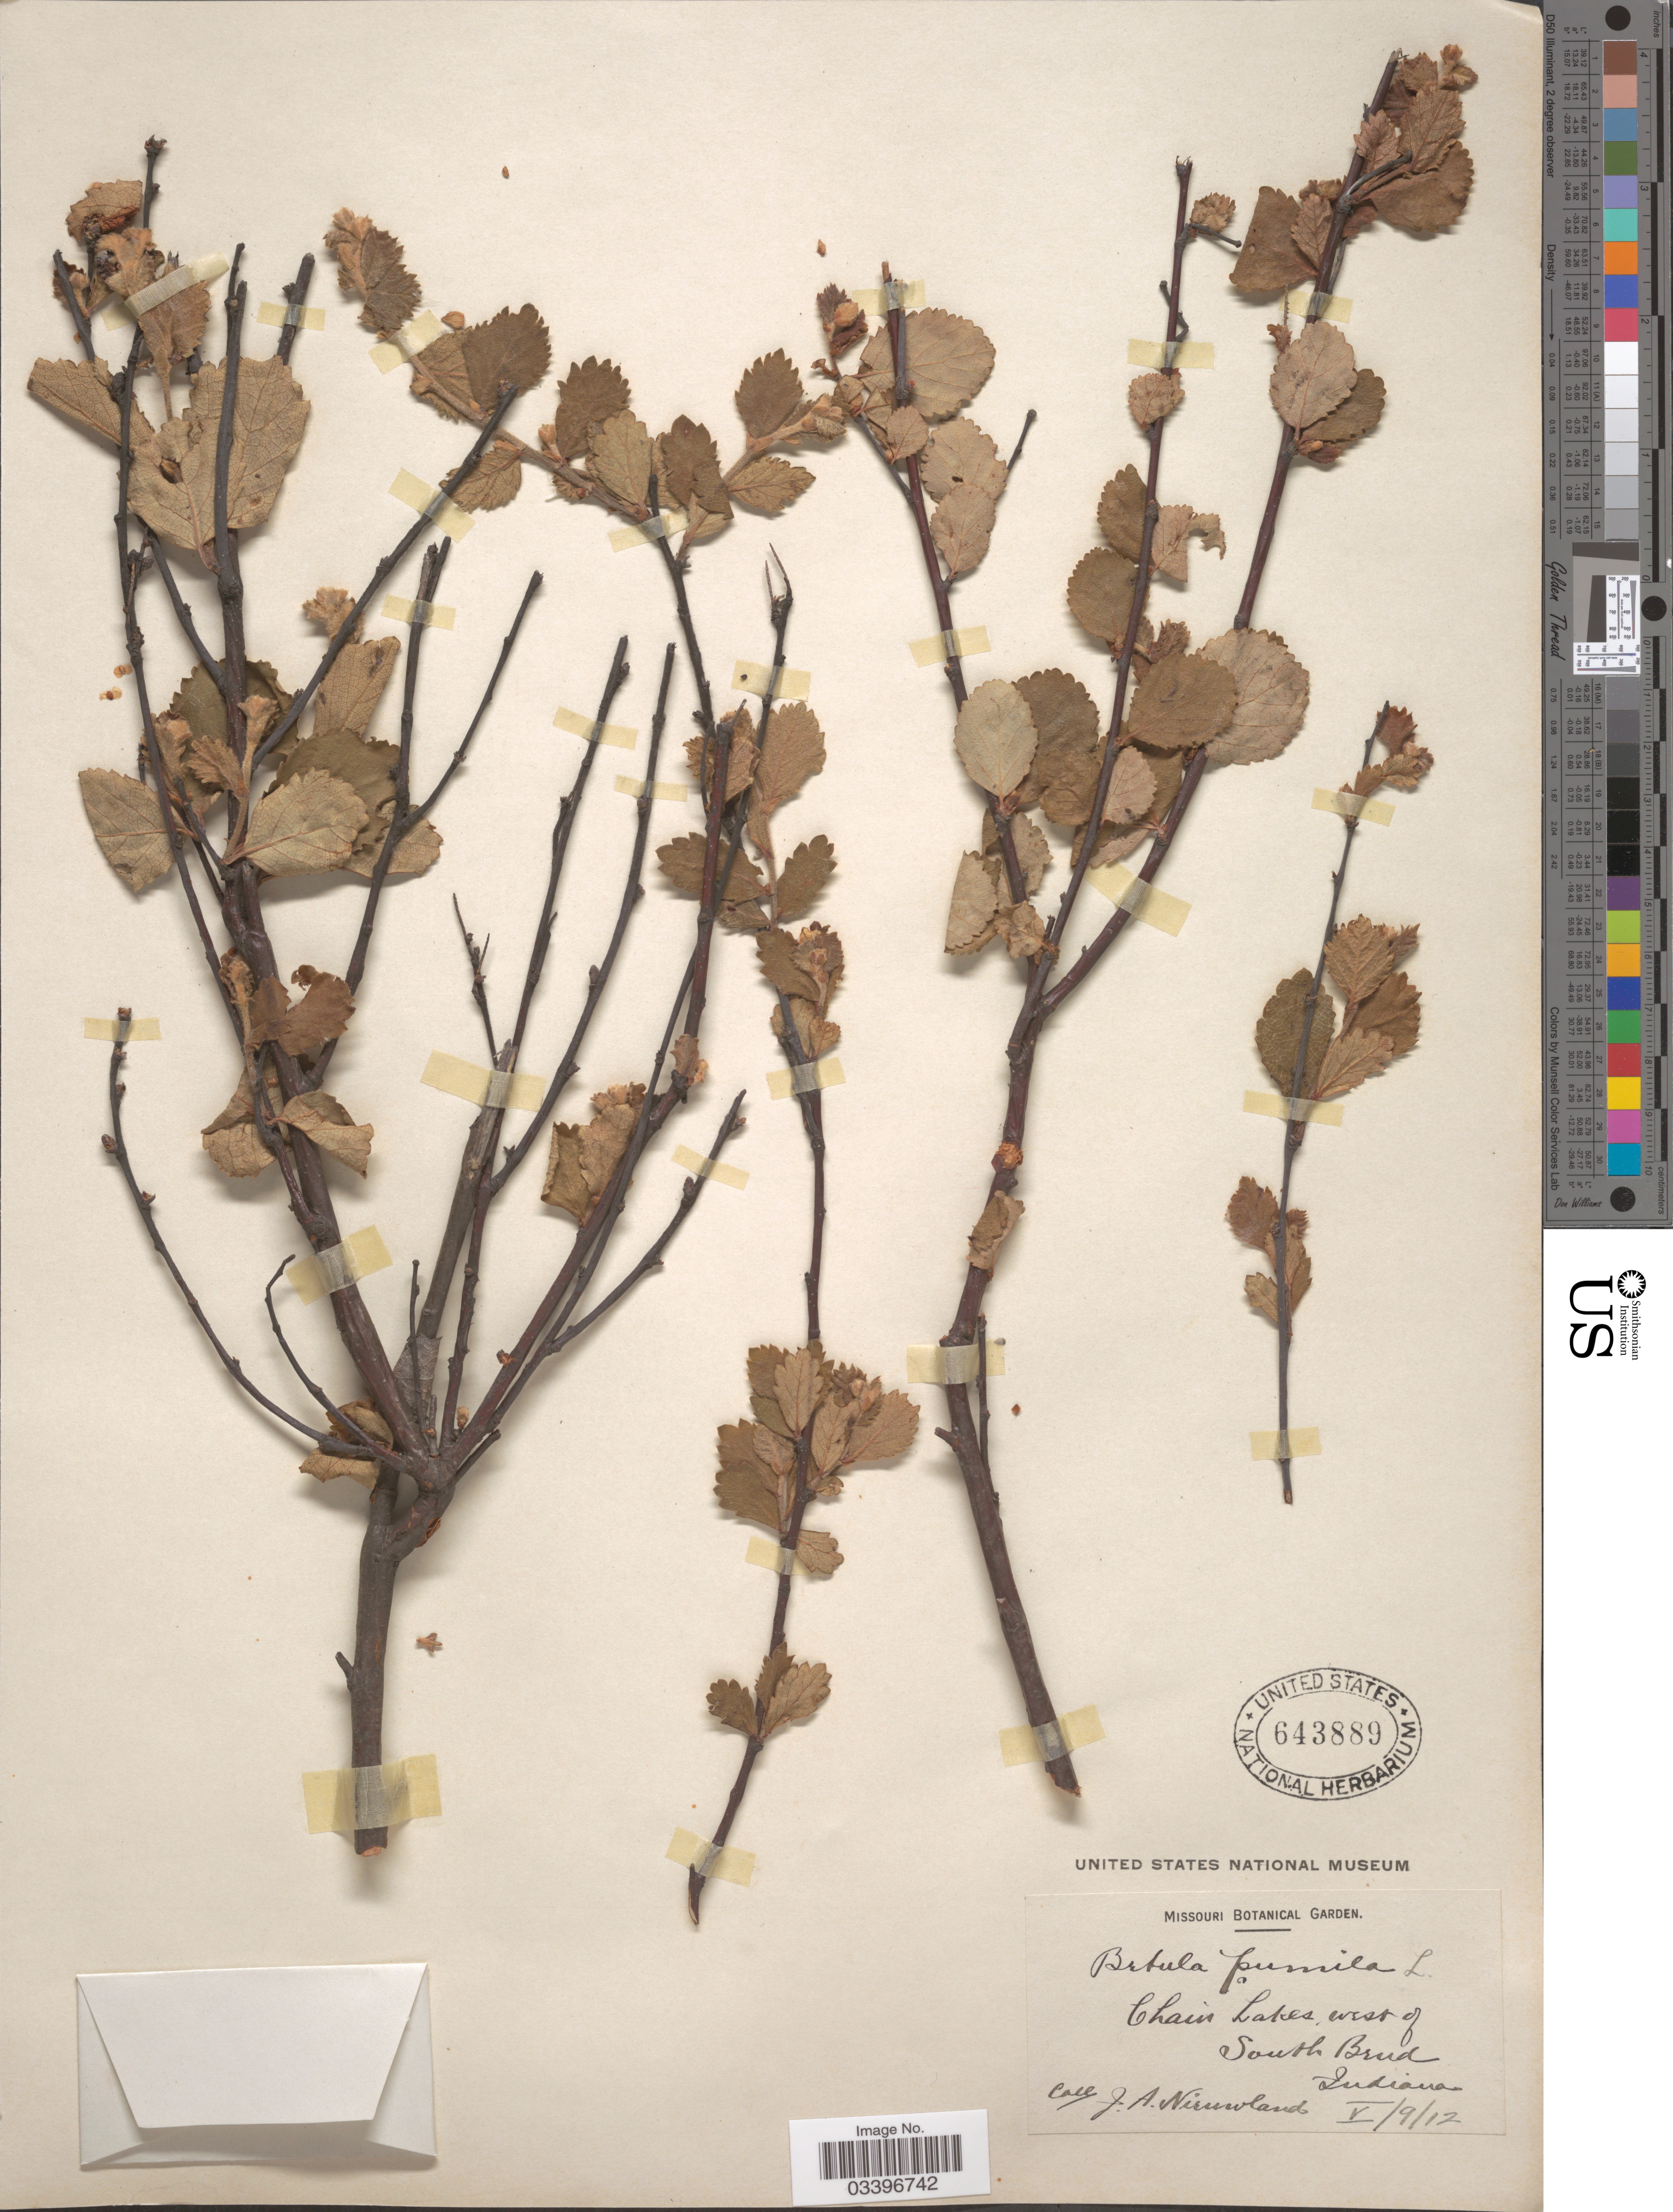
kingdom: Plantae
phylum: Tracheophyta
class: Magnoliopsida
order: Fagales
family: Betulaceae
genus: Betula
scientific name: Betula pumila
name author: L.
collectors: J. A. Nieuwland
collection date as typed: Transcribed d/m/y: 9/5/12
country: United States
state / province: Indiana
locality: Chain Lakes, west of South Bend.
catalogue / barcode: US 643889